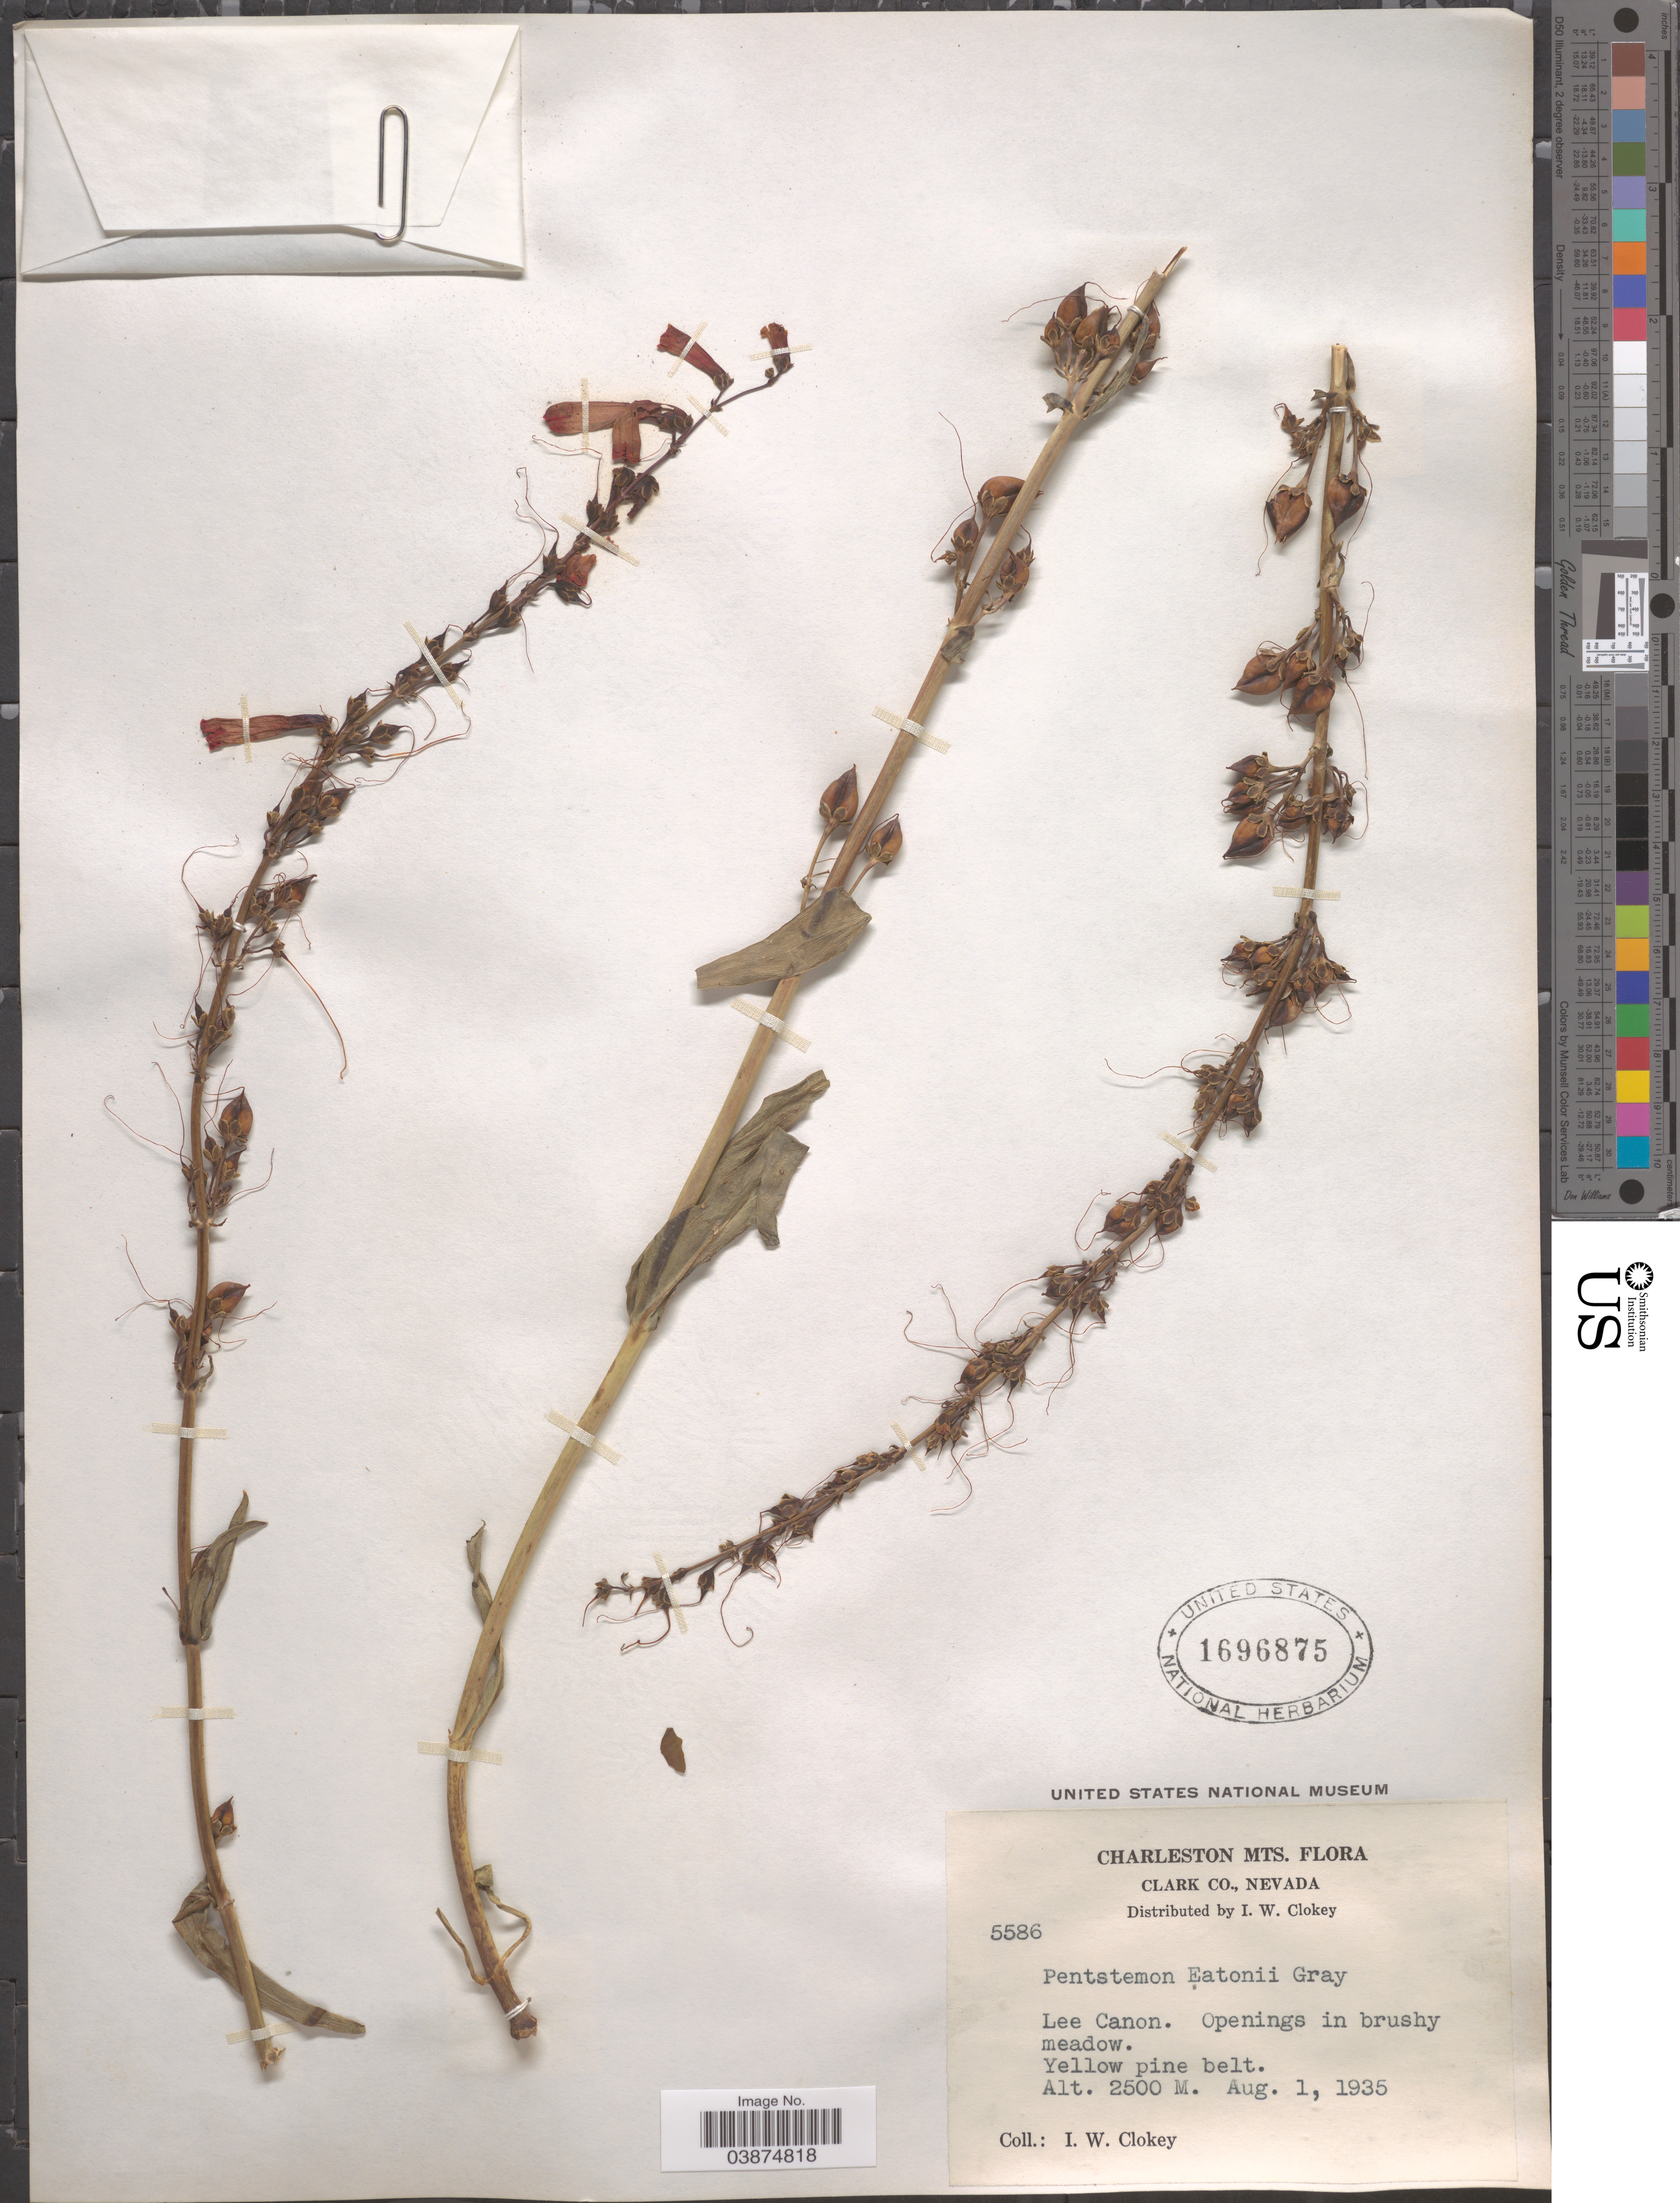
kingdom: Plantae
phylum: Tracheophyta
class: Magnoliopsida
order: Lamiales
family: Plantaginaceae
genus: Penstemon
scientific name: Penstemon eatonii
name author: A. Gray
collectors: I. W. Clokey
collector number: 5586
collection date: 1935-08-01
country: United States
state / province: Nevada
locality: Charleston Mts. Clark Co. Lee Canon. Yellow pine belt.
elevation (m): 2500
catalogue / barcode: US 1696875